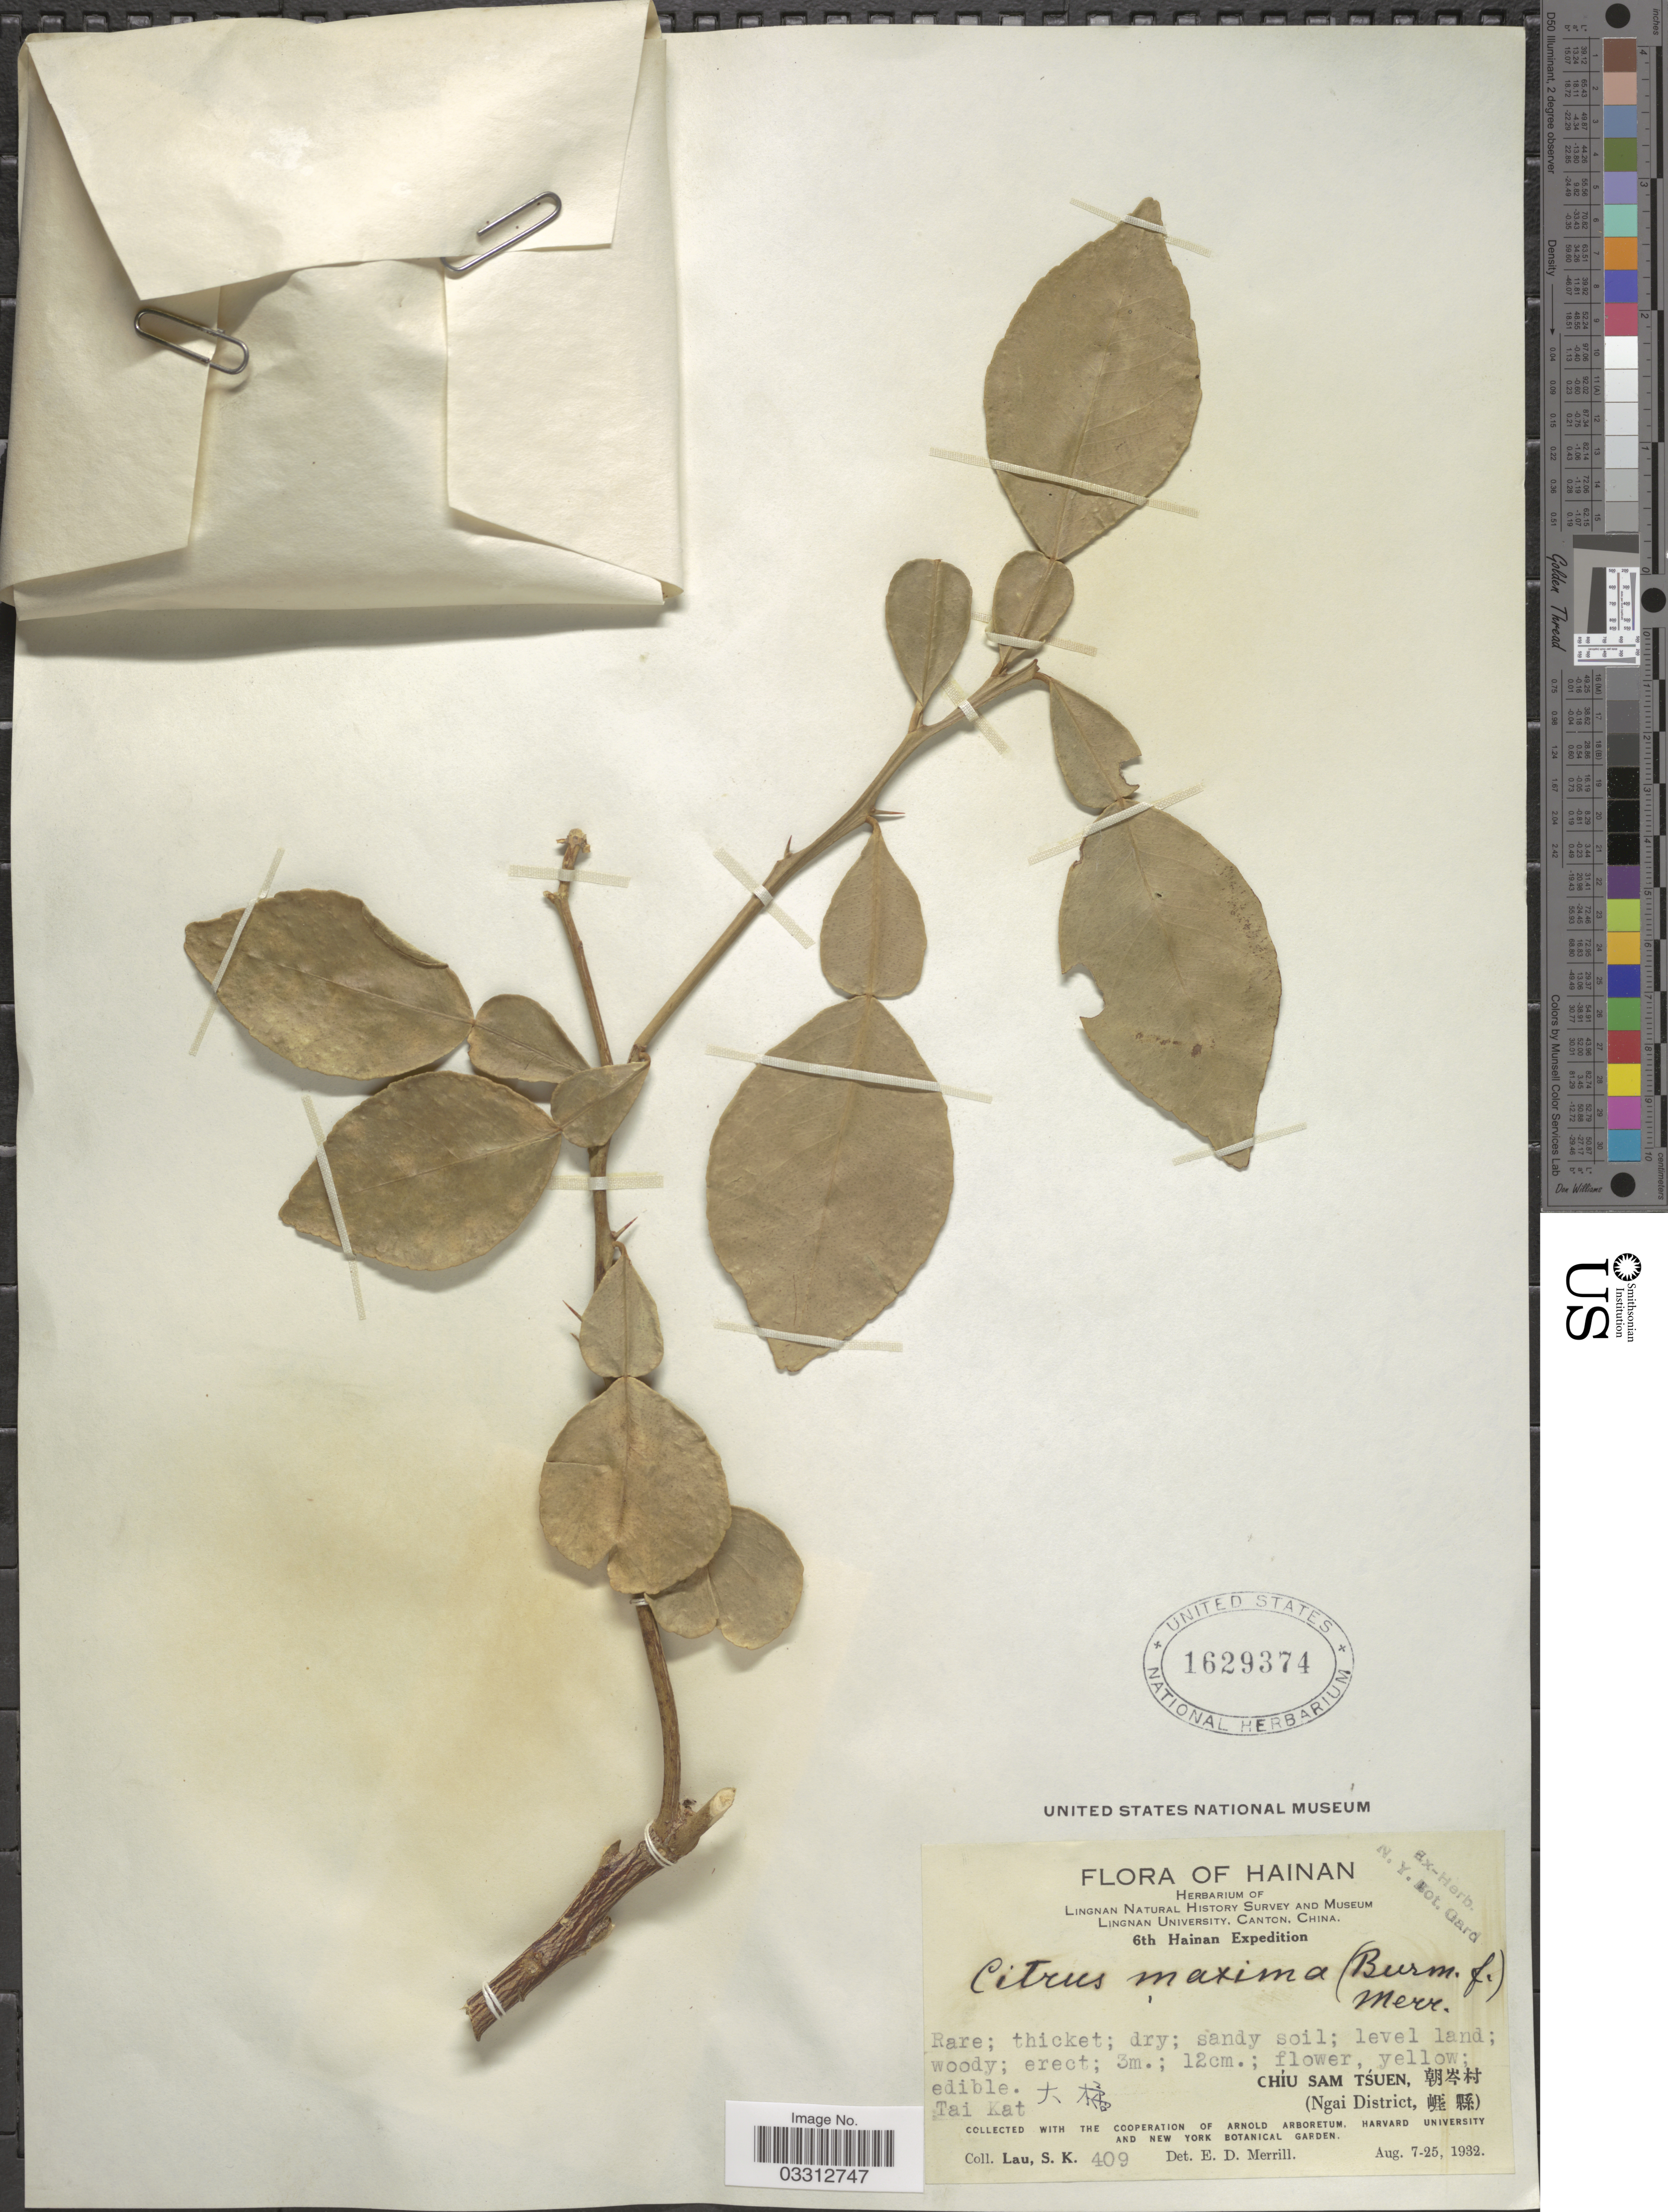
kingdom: Plantae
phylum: Tracheophyta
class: Magnoliopsida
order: Sapindales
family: Rutaceae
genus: Citrus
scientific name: Citrus maxima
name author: (Burm.) Merr.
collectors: S. K. Lau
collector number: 409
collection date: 1932-08-07/1932-08-25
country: China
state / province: Hainan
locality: Chíu Sam Tsuen (Ngai District), Tai Kat.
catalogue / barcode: US 1629374